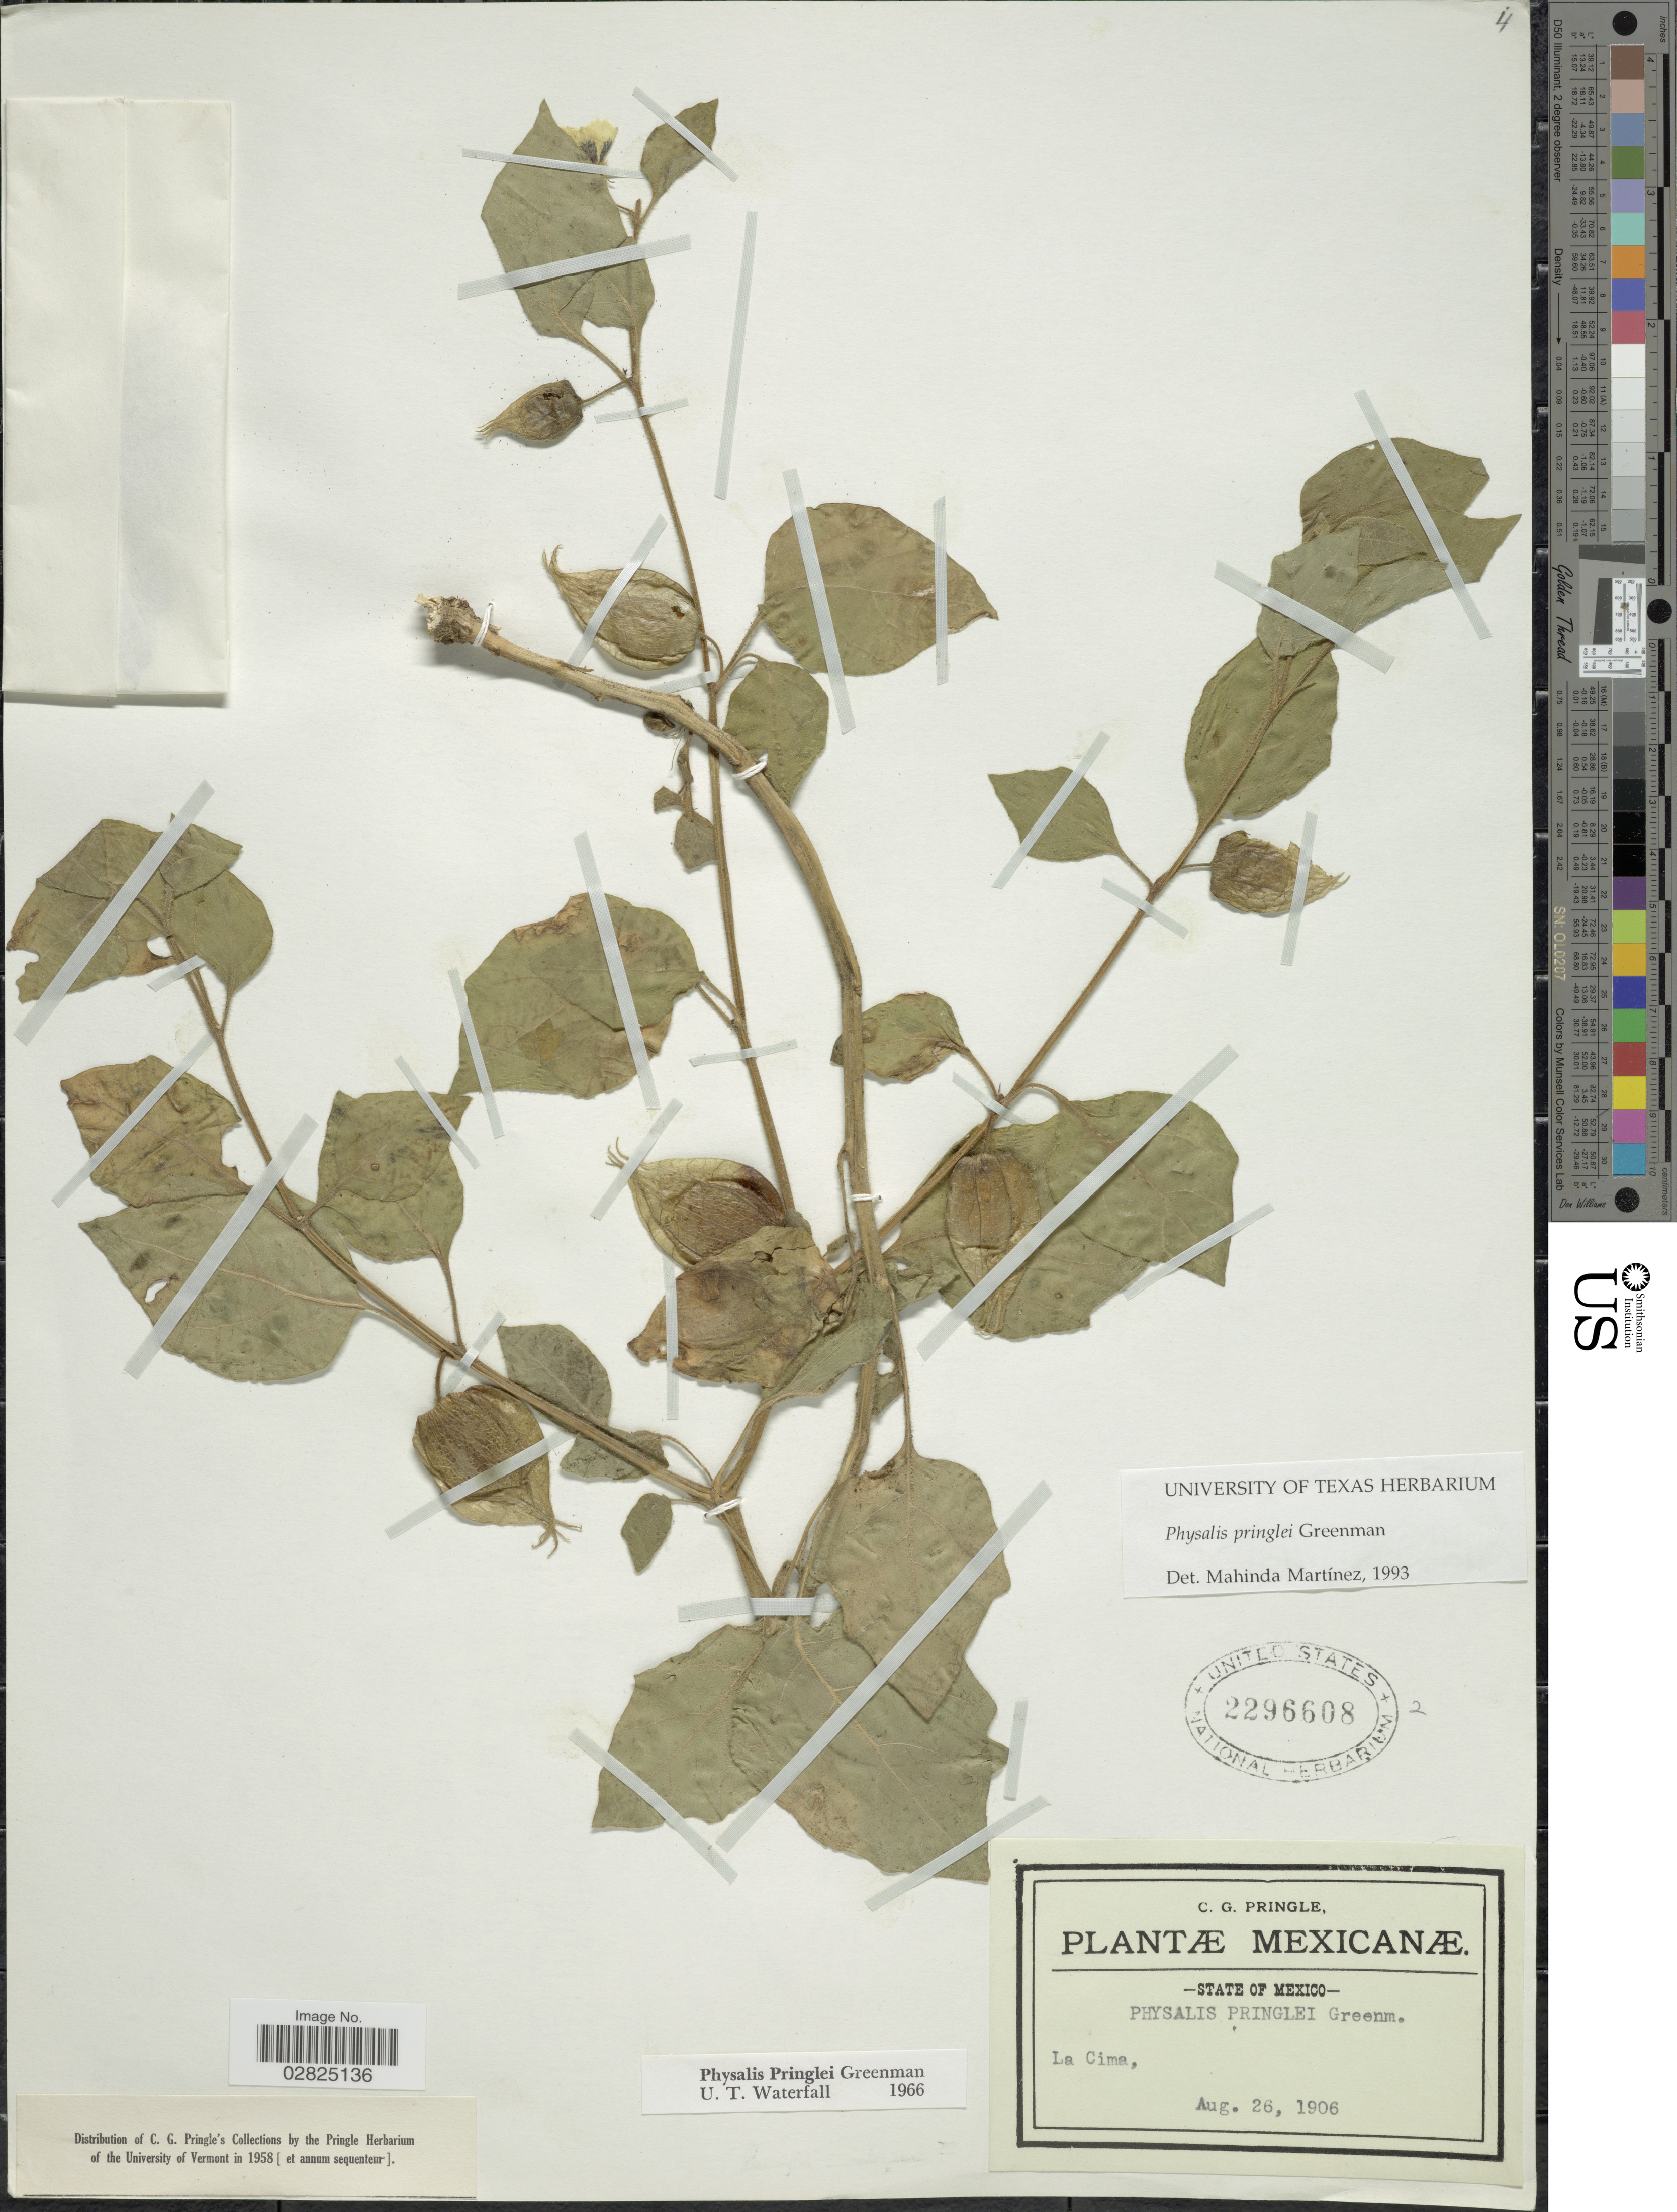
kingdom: Plantae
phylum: Tracheophyta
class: Magnoliopsida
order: Solanales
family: Solanaceae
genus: Physalis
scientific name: Physalis pringlei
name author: Greenm.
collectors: C. G. Pringle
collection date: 1906-08-26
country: Mexico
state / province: México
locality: La Cima.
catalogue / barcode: US 2296608